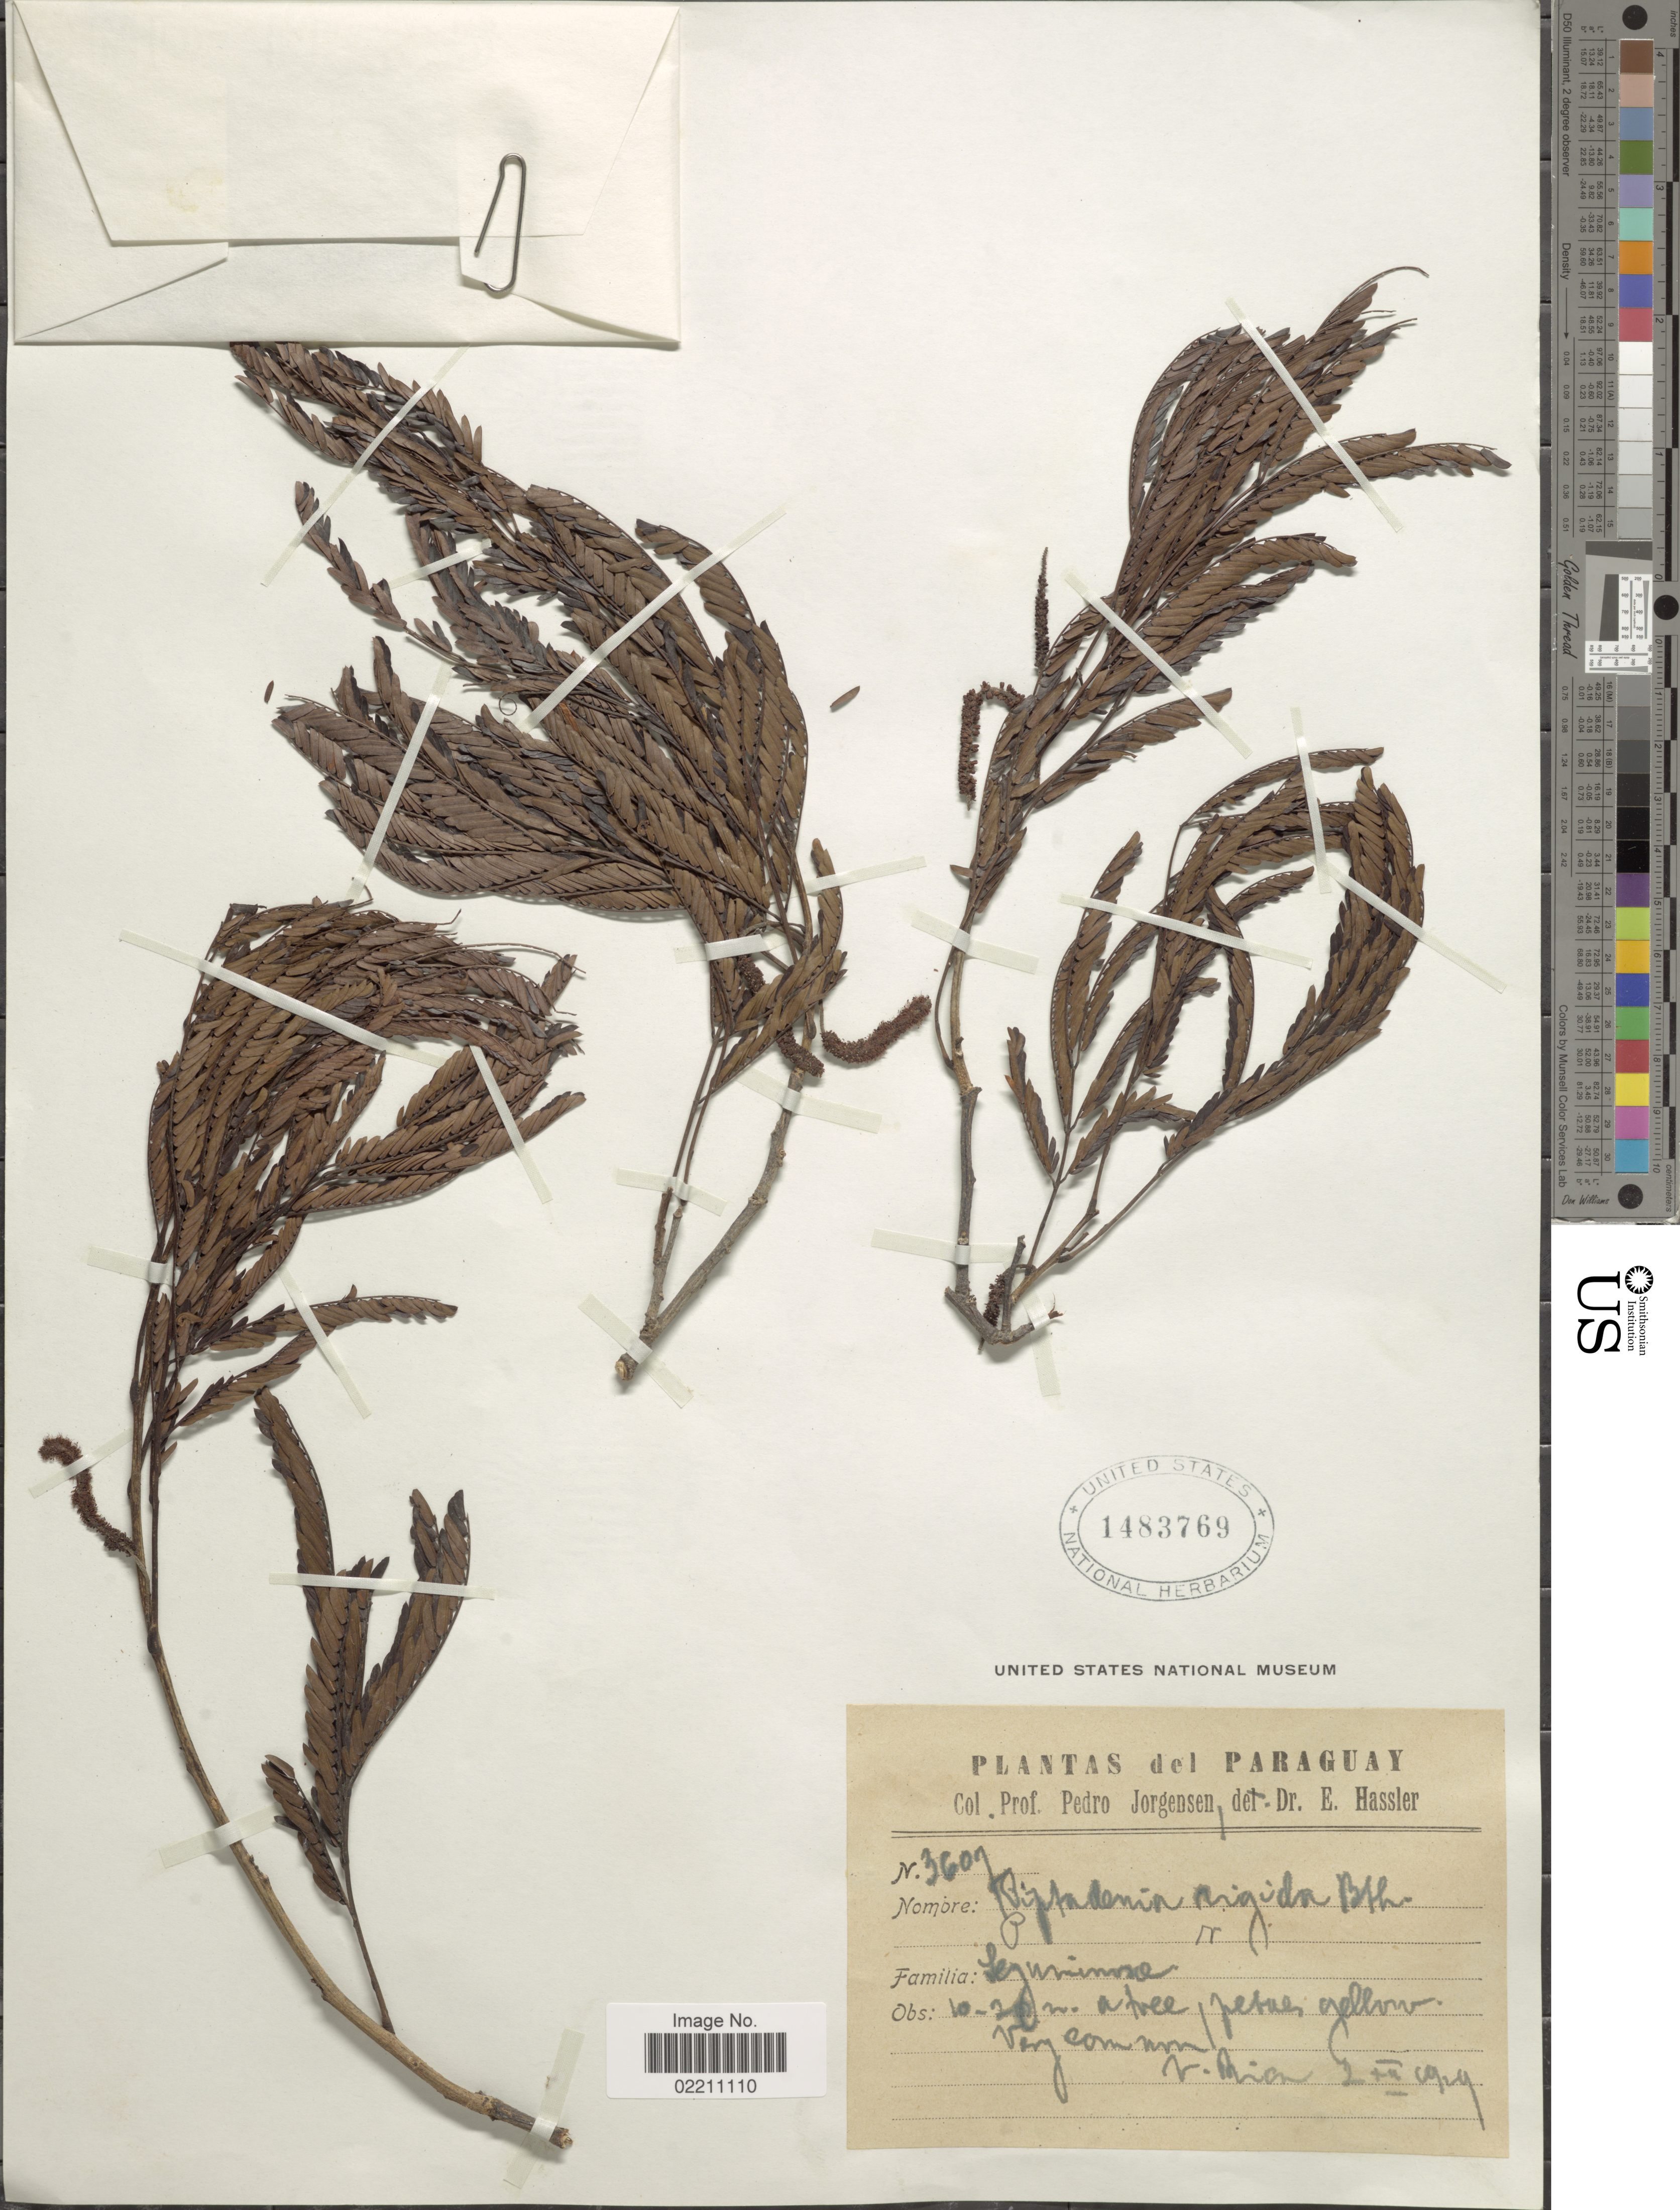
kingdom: Plantae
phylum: Tracheophyta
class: Magnoliopsida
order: Fabales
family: Fabaceae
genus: Parapiptadenia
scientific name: Parapiptadenia rigida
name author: (Benth.) Brenan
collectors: P. Jörgensen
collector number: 3607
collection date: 1929-12-02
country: Paraguay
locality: V. Rica. Paraguay.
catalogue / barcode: US 1483769